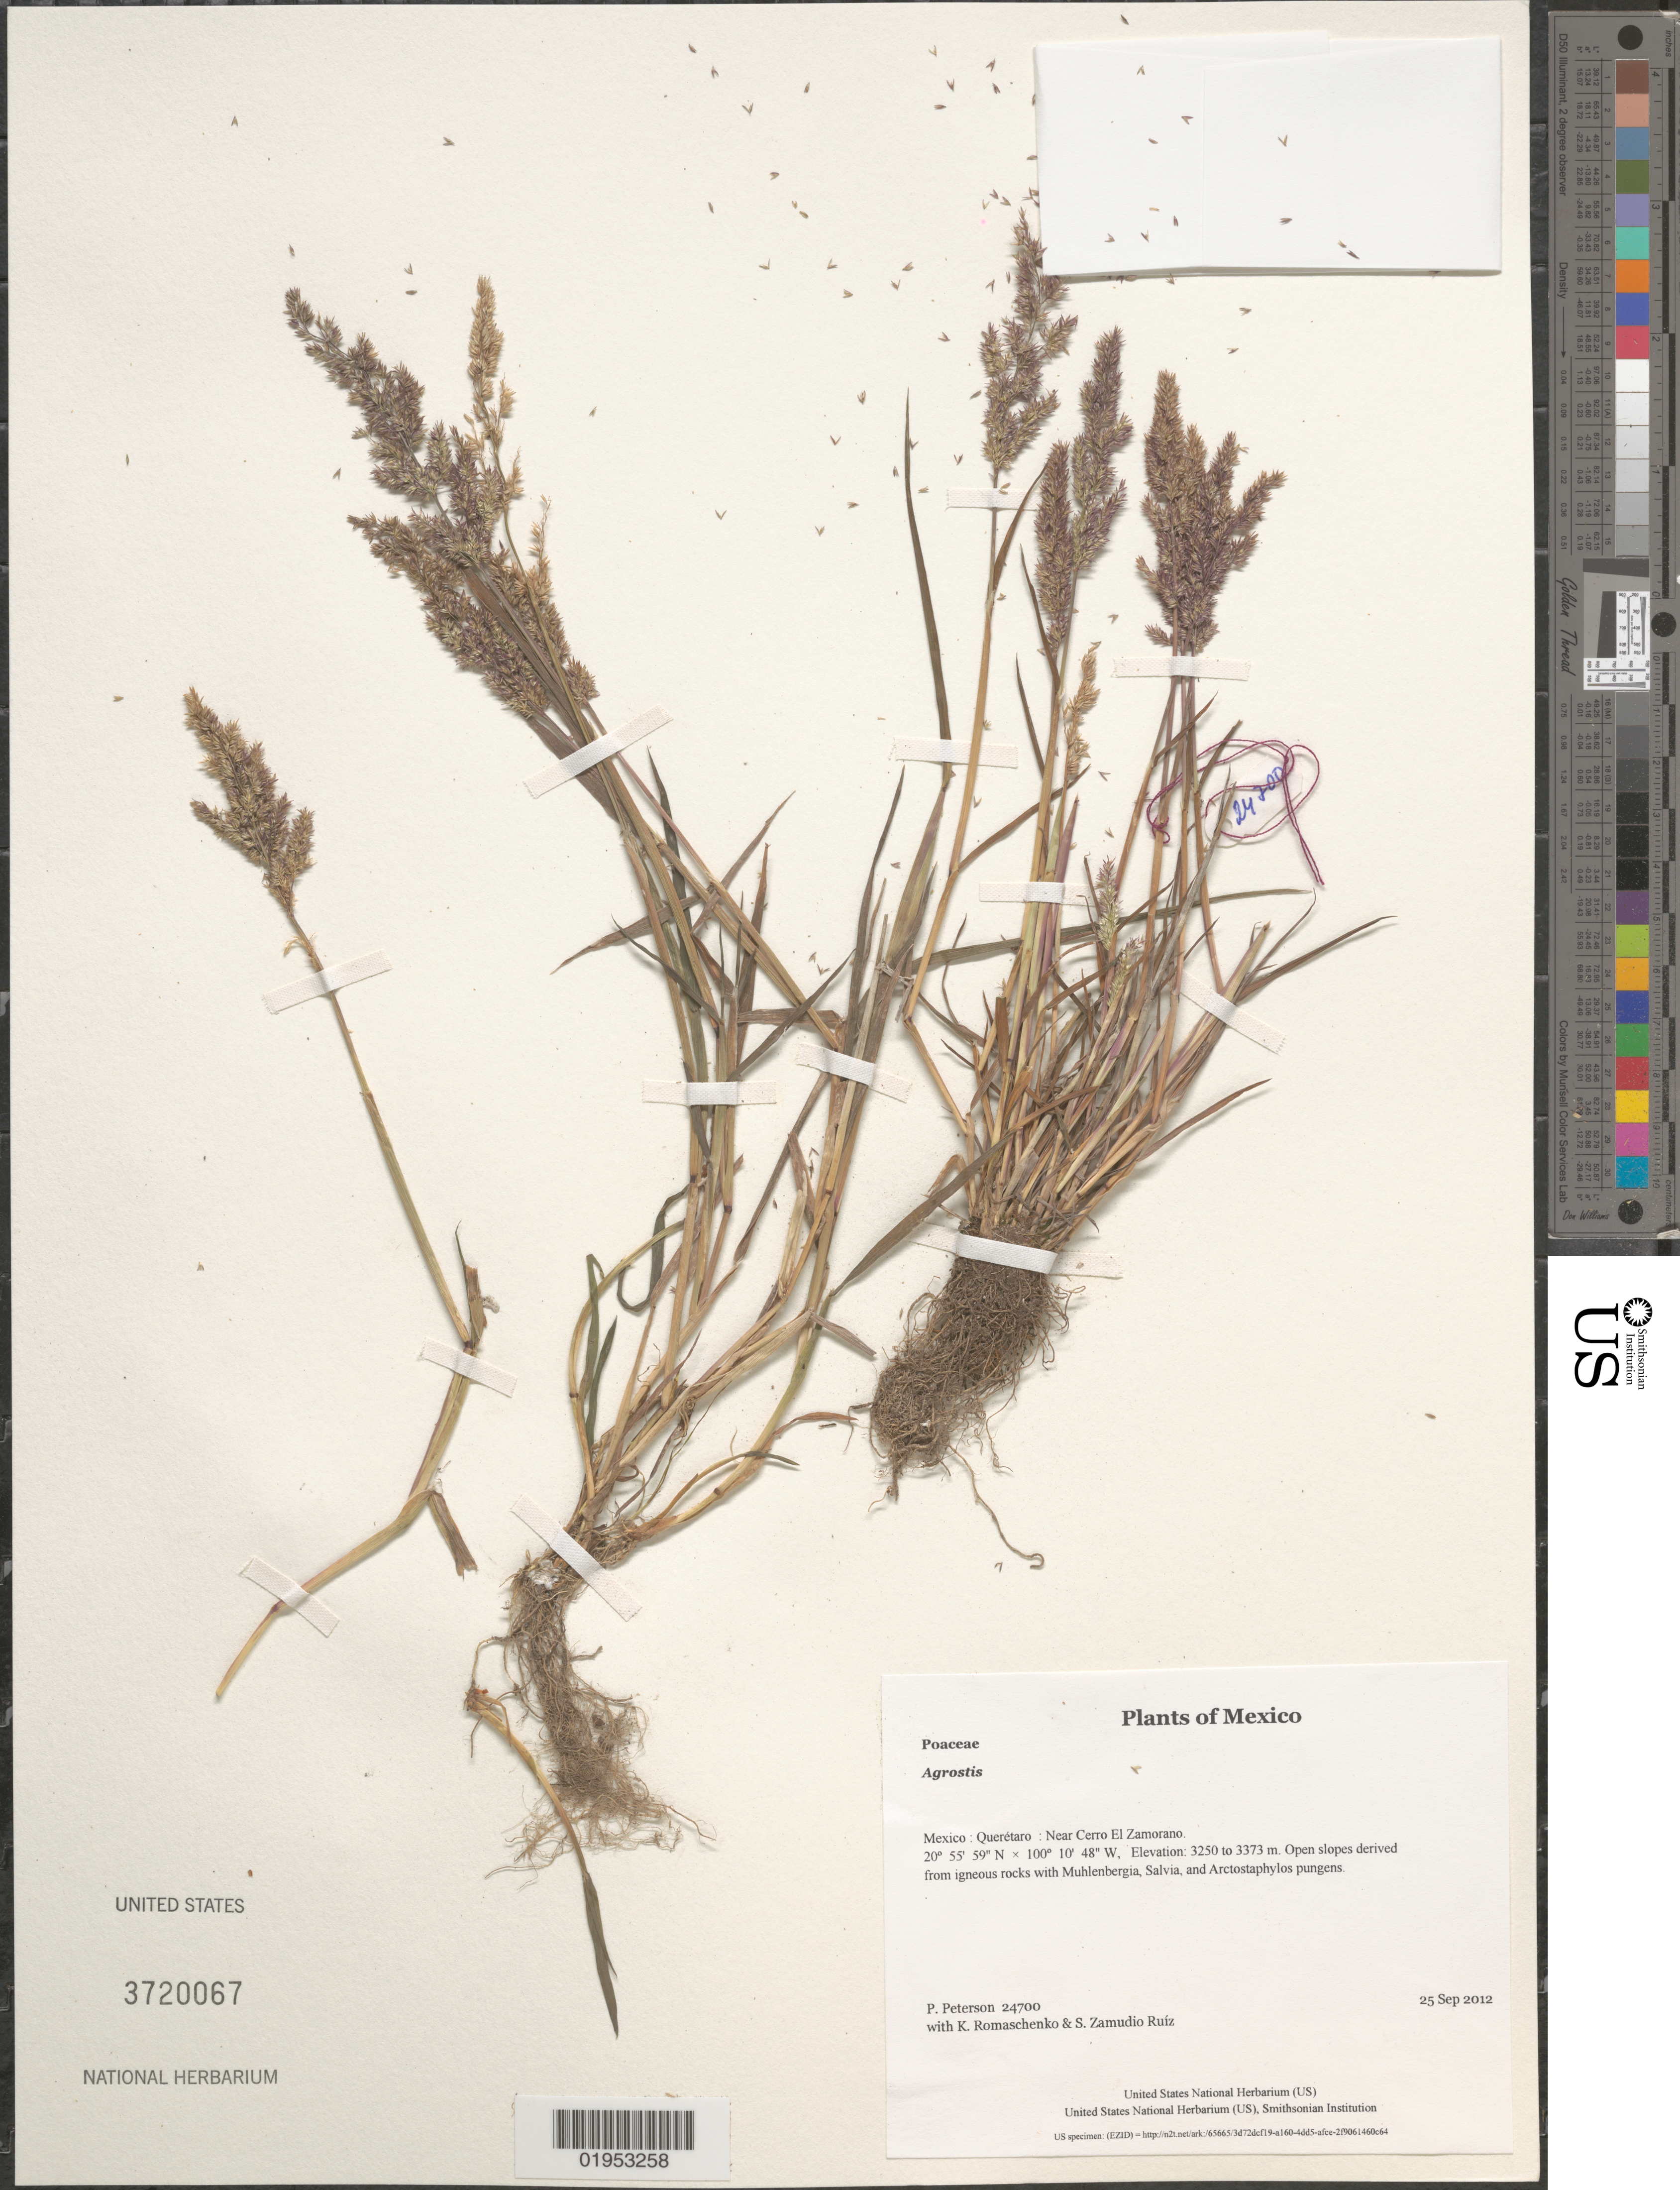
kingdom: Plantae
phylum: Tracheophyta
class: Liliopsida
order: Poales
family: Poaceae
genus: Agrostis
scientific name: Agrostis sp.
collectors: P. M. Peterson, K. Romaschenko & S. Zamudio Ruíz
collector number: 24700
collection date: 2012-09-25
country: Mexico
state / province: Querétaro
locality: Near Cerro El Zamorano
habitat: Open slopes derived from igneous rocks with Muhlenbergia, Salvia, and Arctostaphylos pungens.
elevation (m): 3250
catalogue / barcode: US 3720067